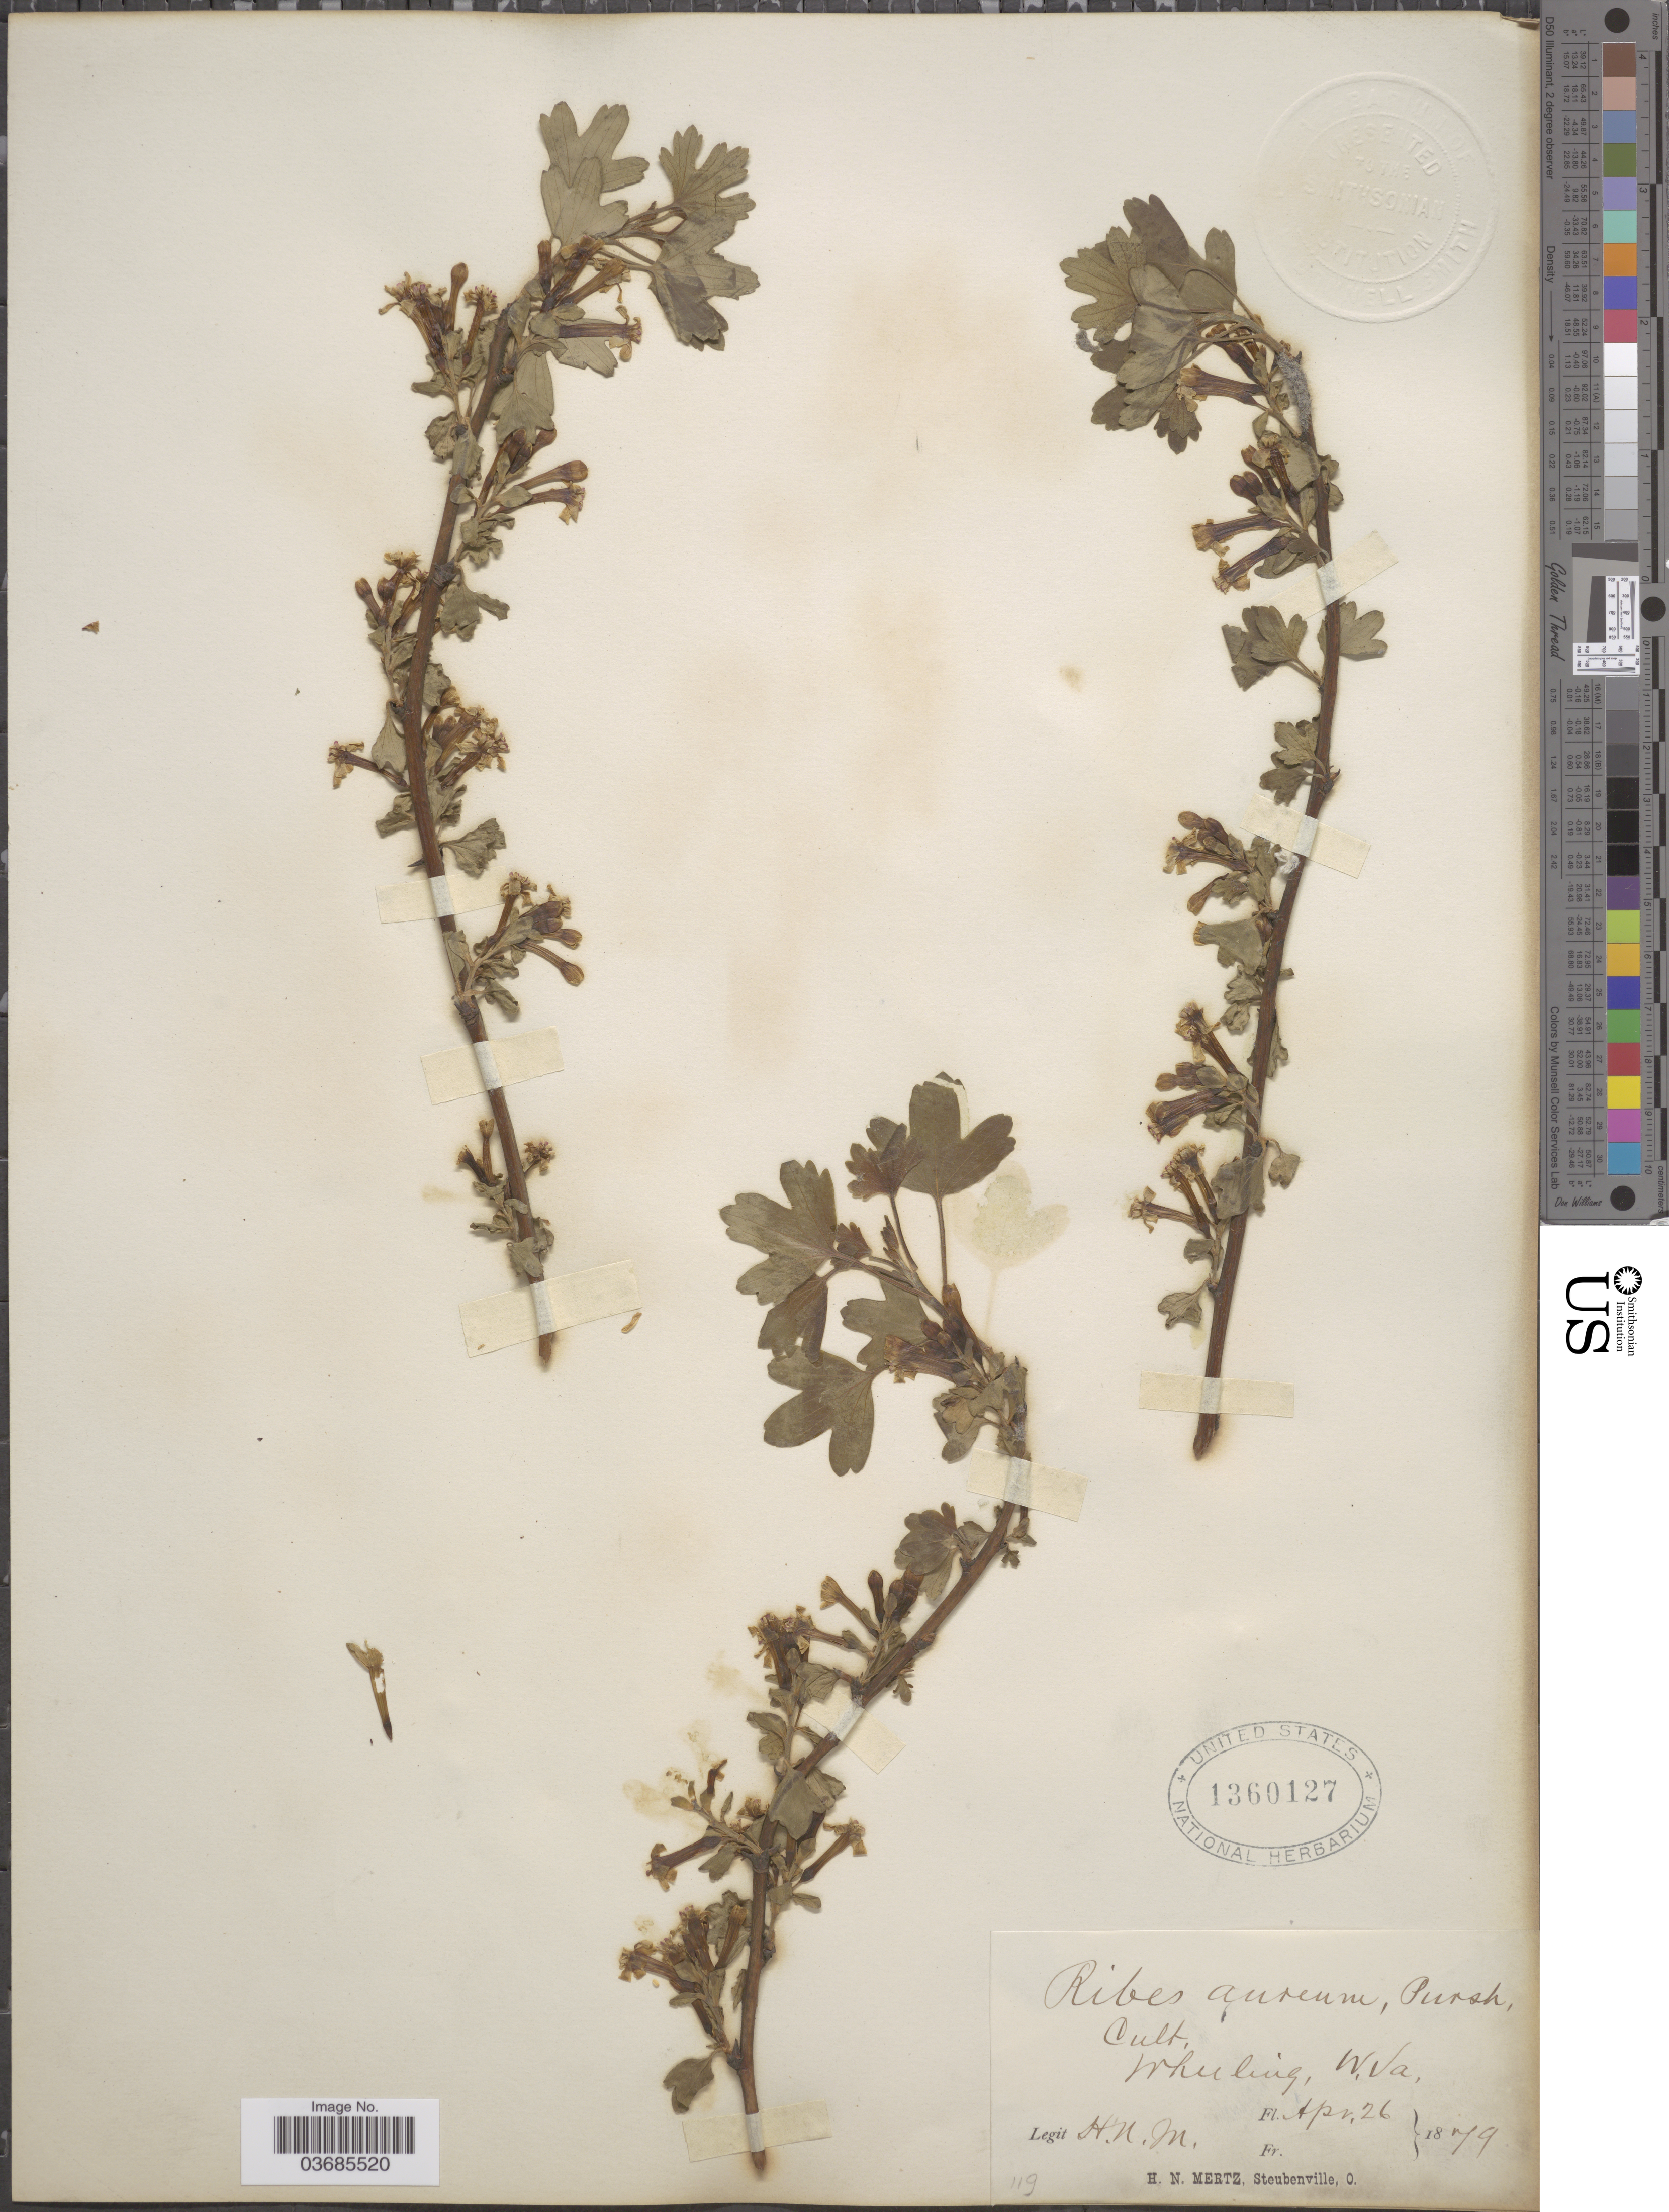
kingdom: Plantae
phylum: Tracheophyta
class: Magnoliopsida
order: Saxifragales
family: Grossulariaceae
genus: Ribes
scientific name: Ribes aureum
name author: Pursh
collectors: H. Mertz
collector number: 119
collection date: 1879-04-26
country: United States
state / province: West Virginia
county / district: Ohio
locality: Wheeling.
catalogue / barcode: US 1360127